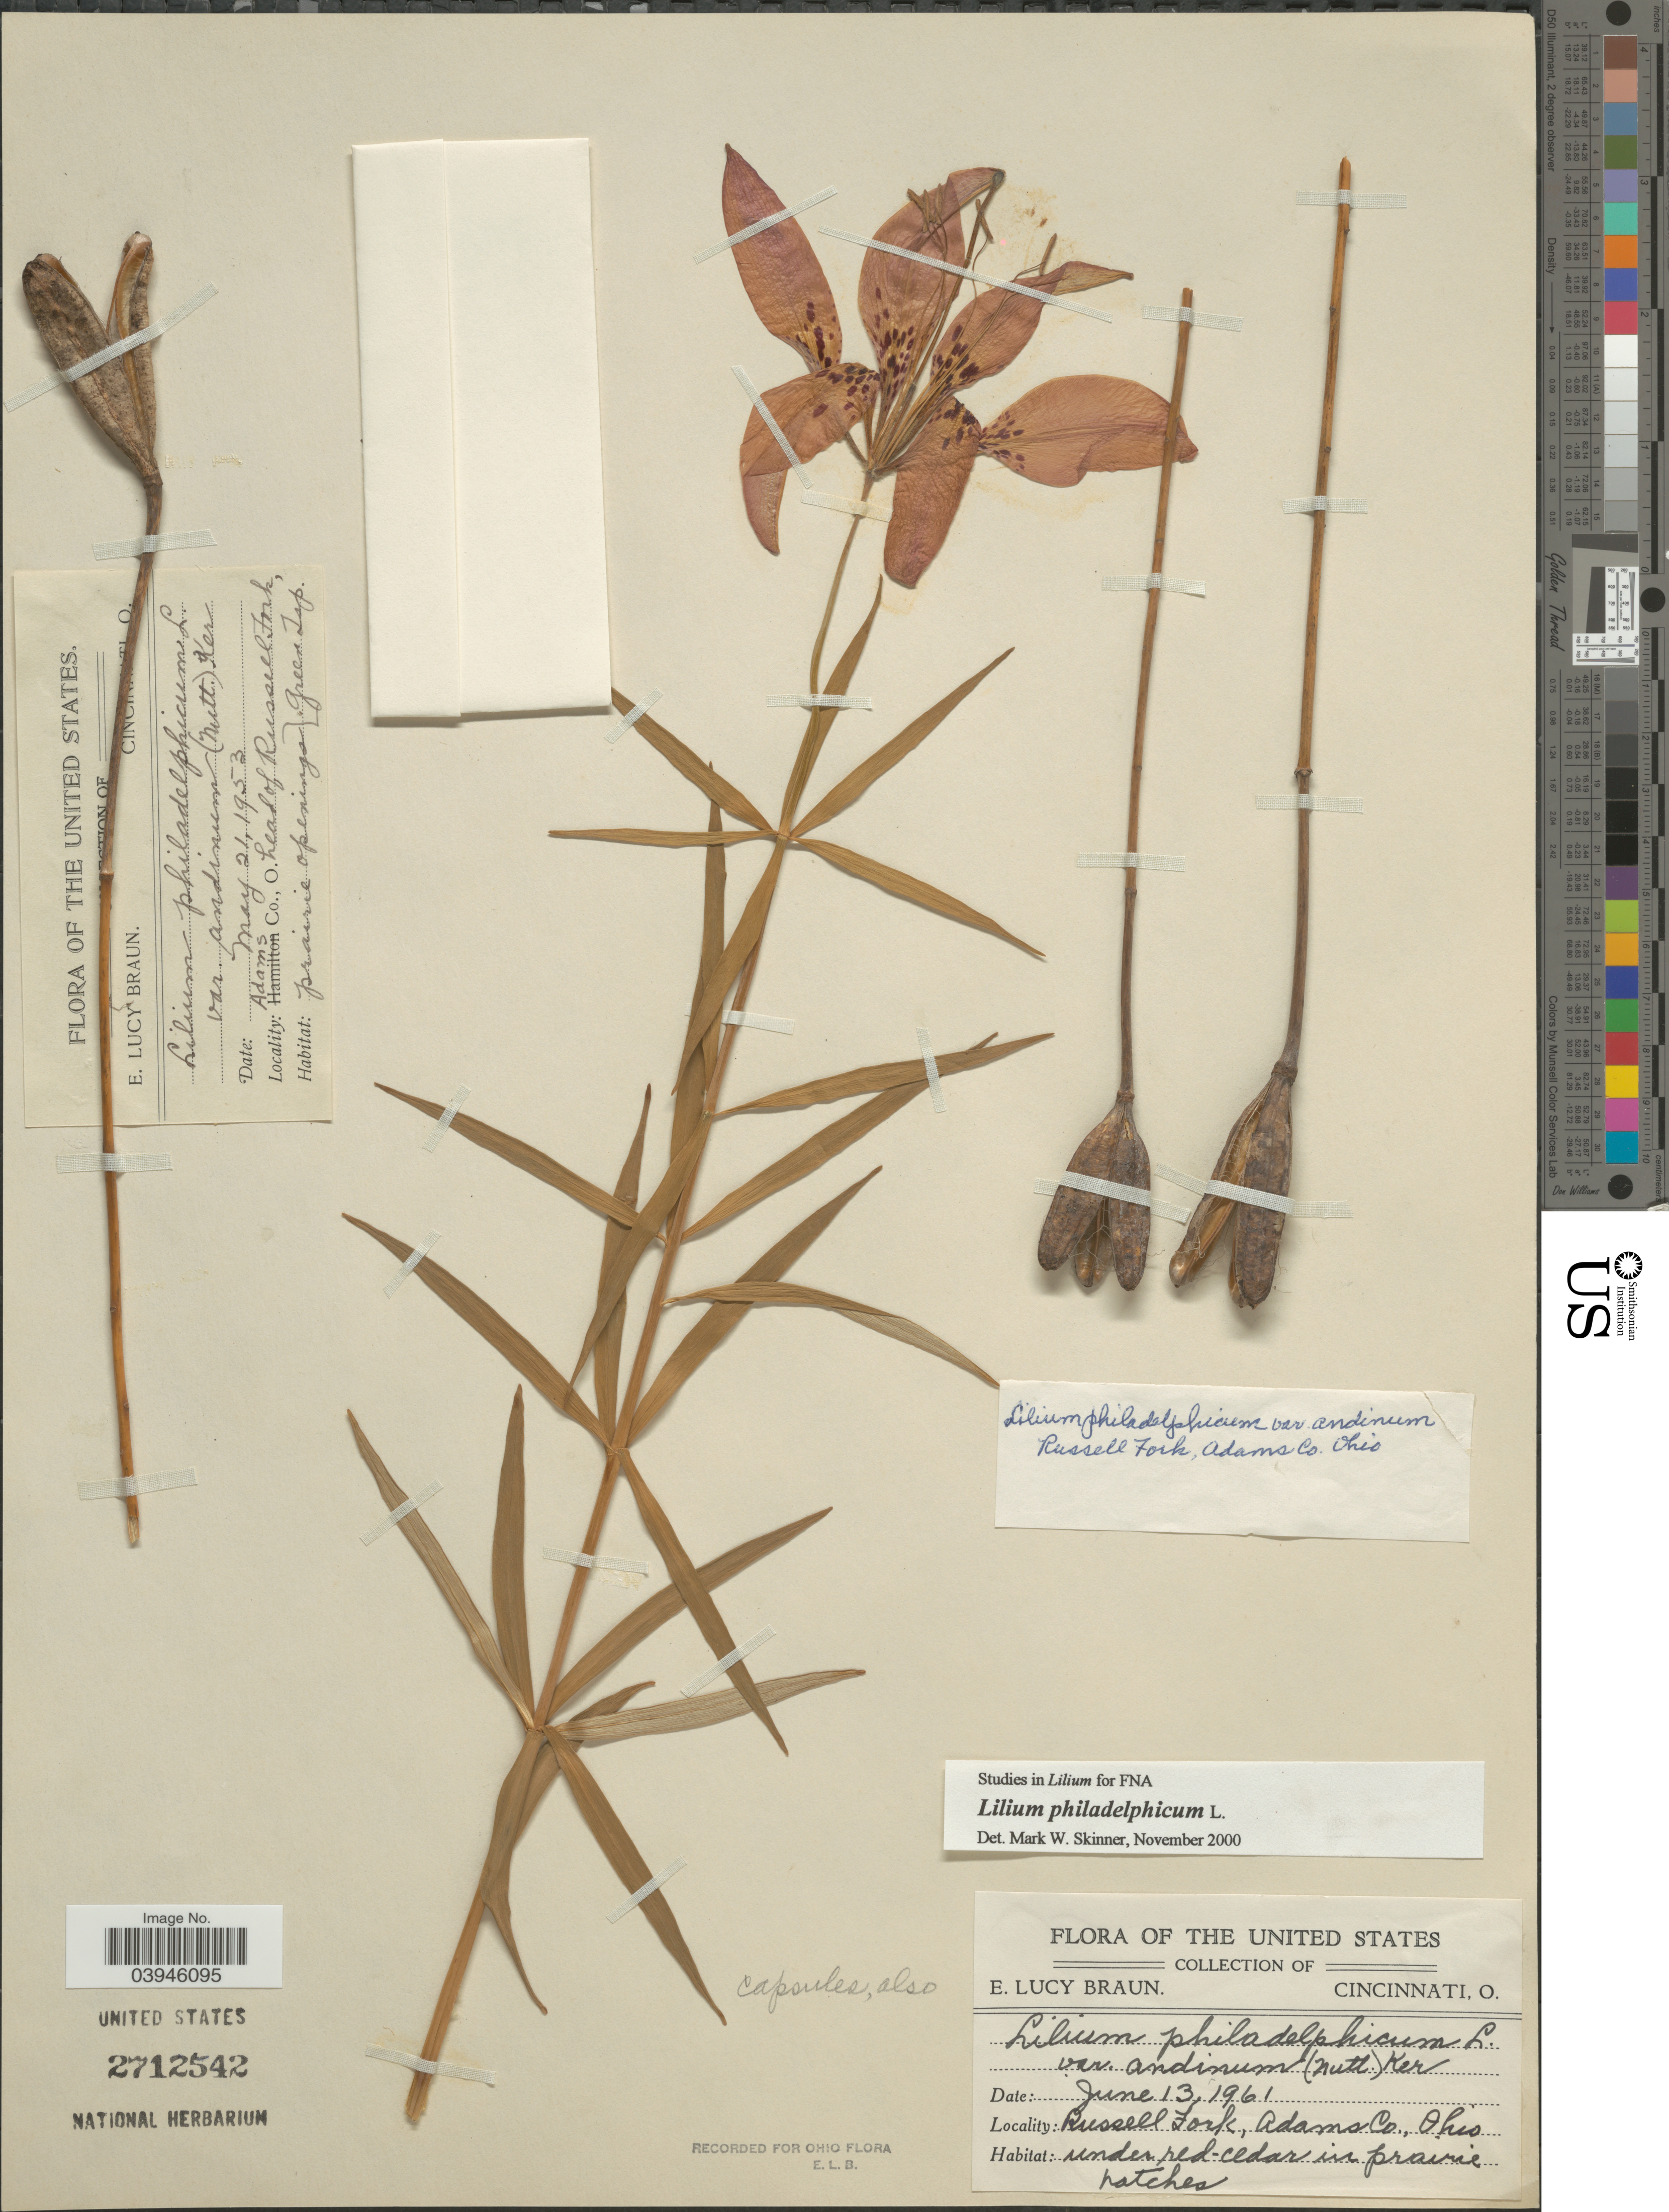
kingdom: Plantae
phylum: Tracheophyta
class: Liliopsida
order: Liliales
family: Liliaceae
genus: Lilium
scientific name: Lilium philadelphicum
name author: L.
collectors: E. L. Braun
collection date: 1953-05-21/1961-06-13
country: United States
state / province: Ohio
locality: Head of Russell Fork, Adams Co. Green Tsp.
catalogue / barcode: US 2712542